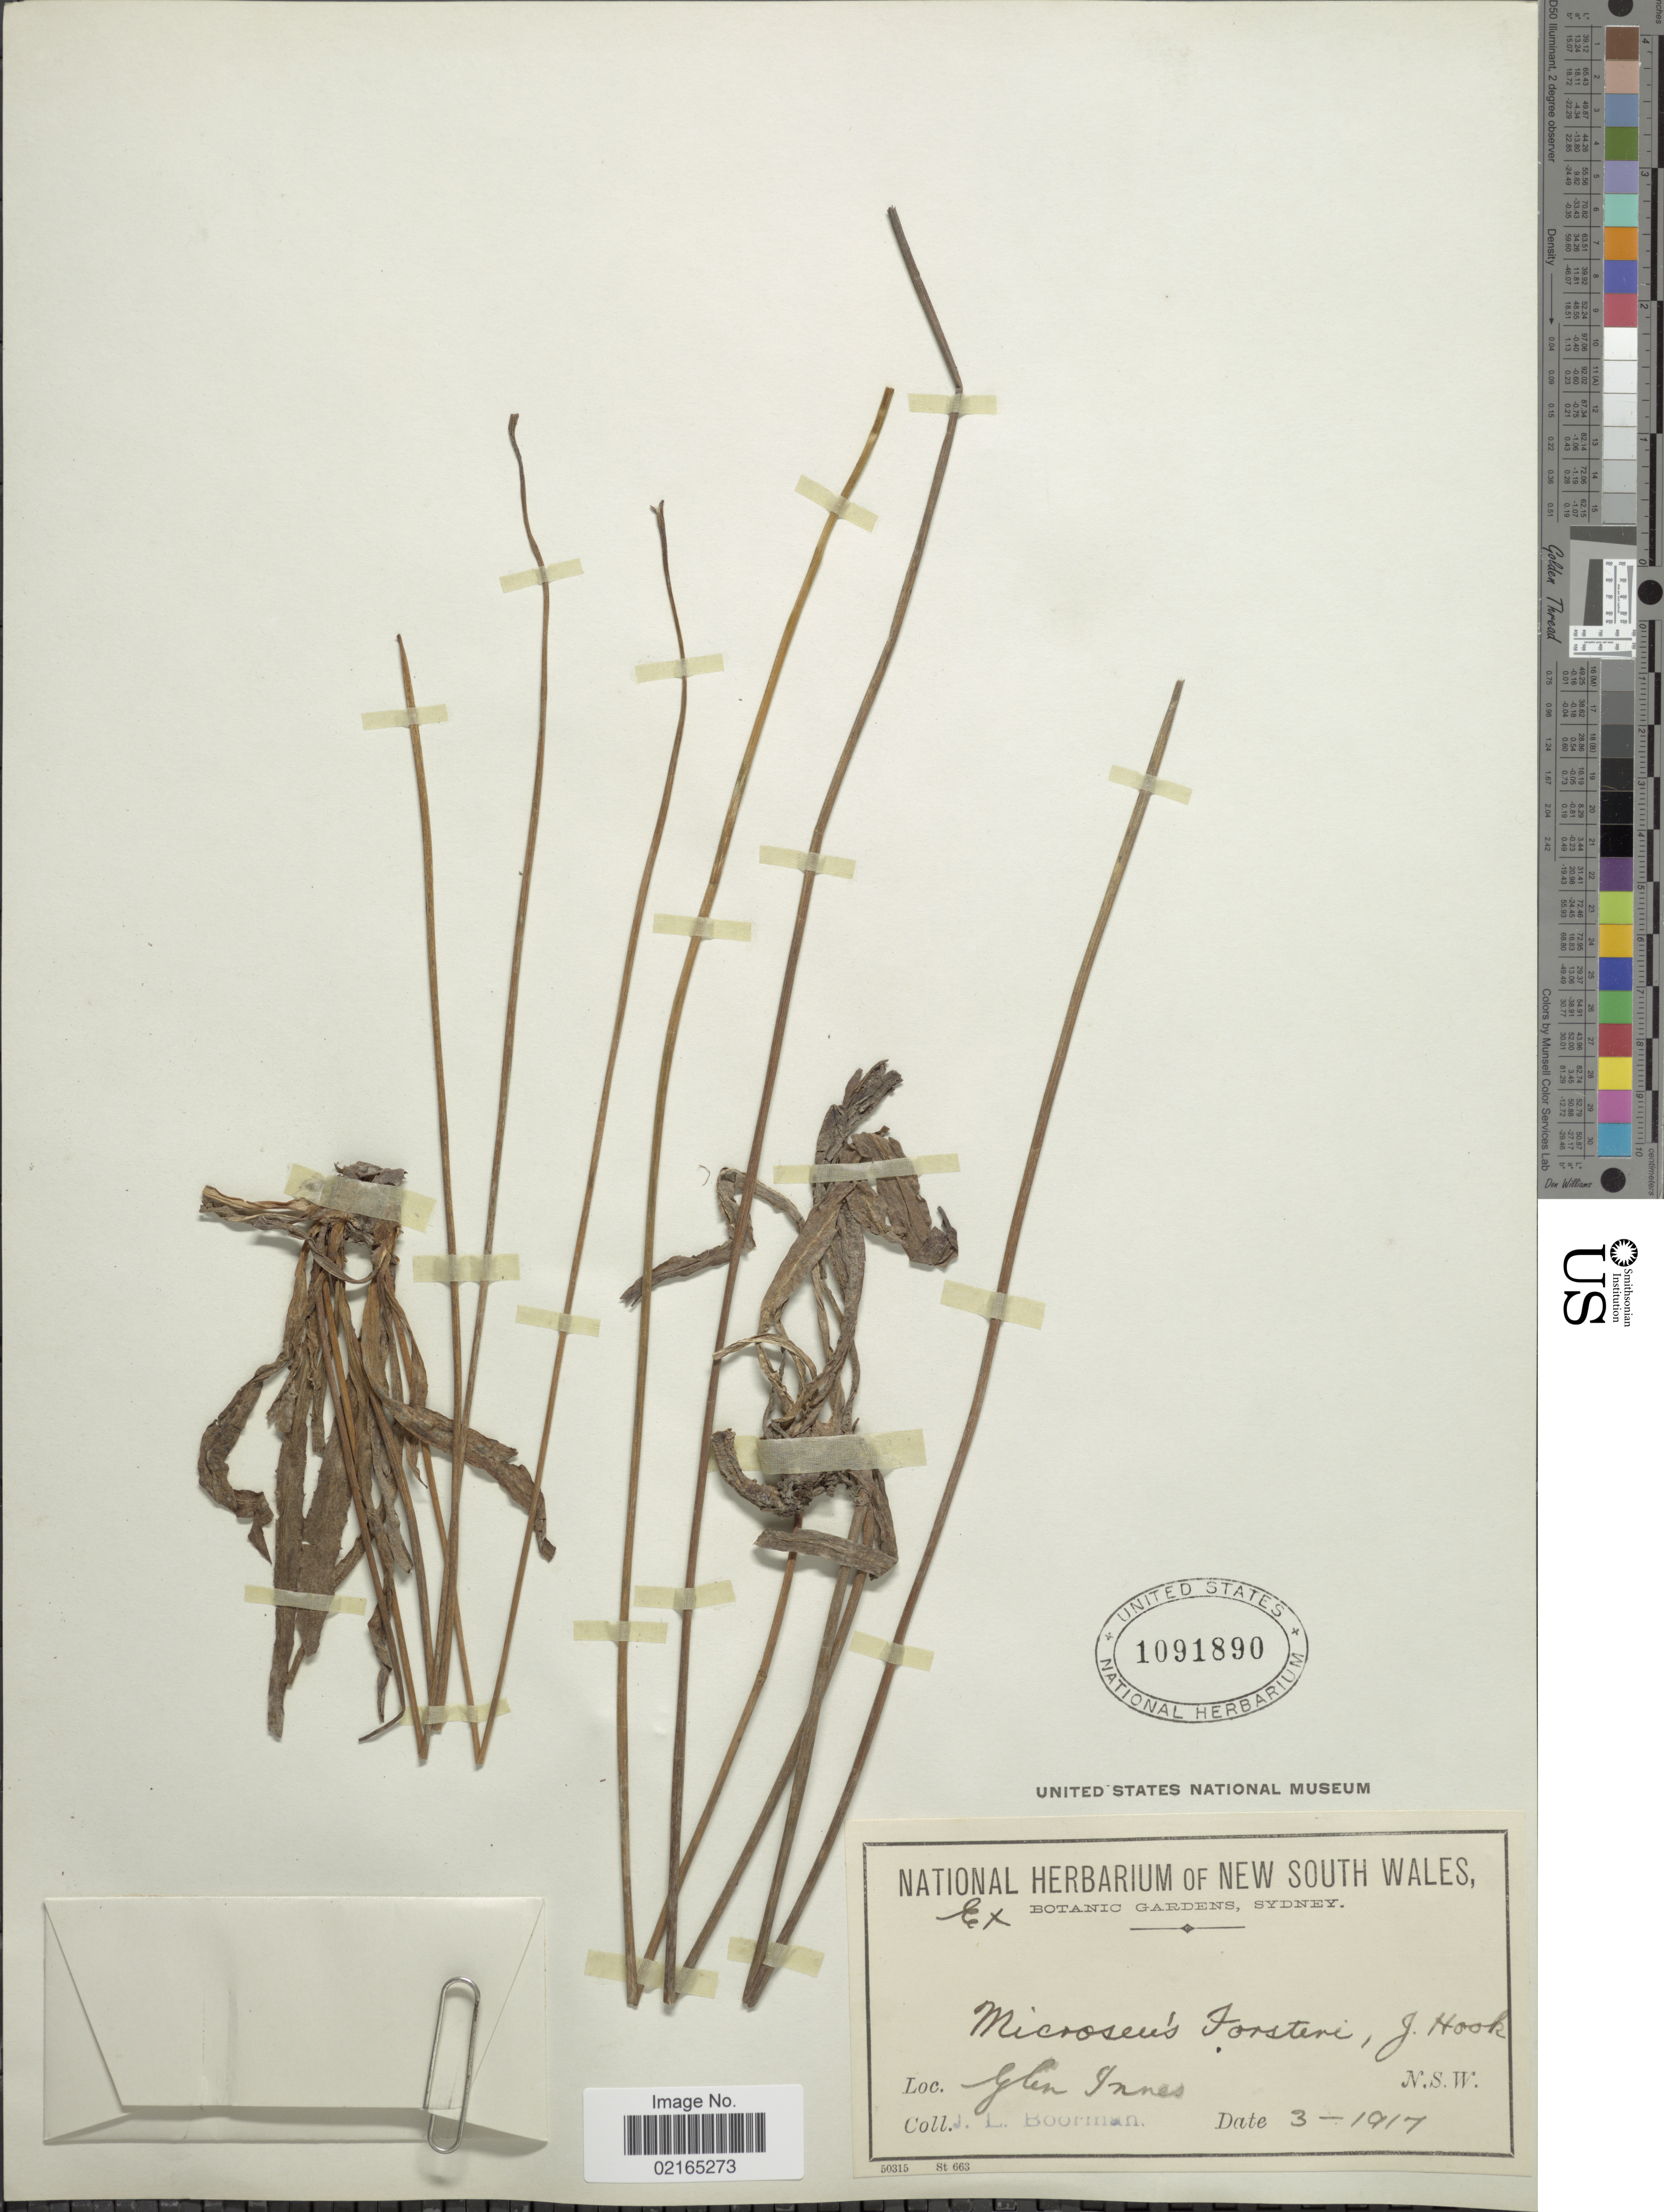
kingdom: Plantae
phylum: Tracheophyta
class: Magnoliopsida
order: Asterales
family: Asteraceae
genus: Microseris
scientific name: Microseris scapigera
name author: (Sol. ex A. Cunn.) Sch. Bip.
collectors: J. Boorman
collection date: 1917-03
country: Australia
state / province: New South Wales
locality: Glen Innes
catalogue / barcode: US 1091890